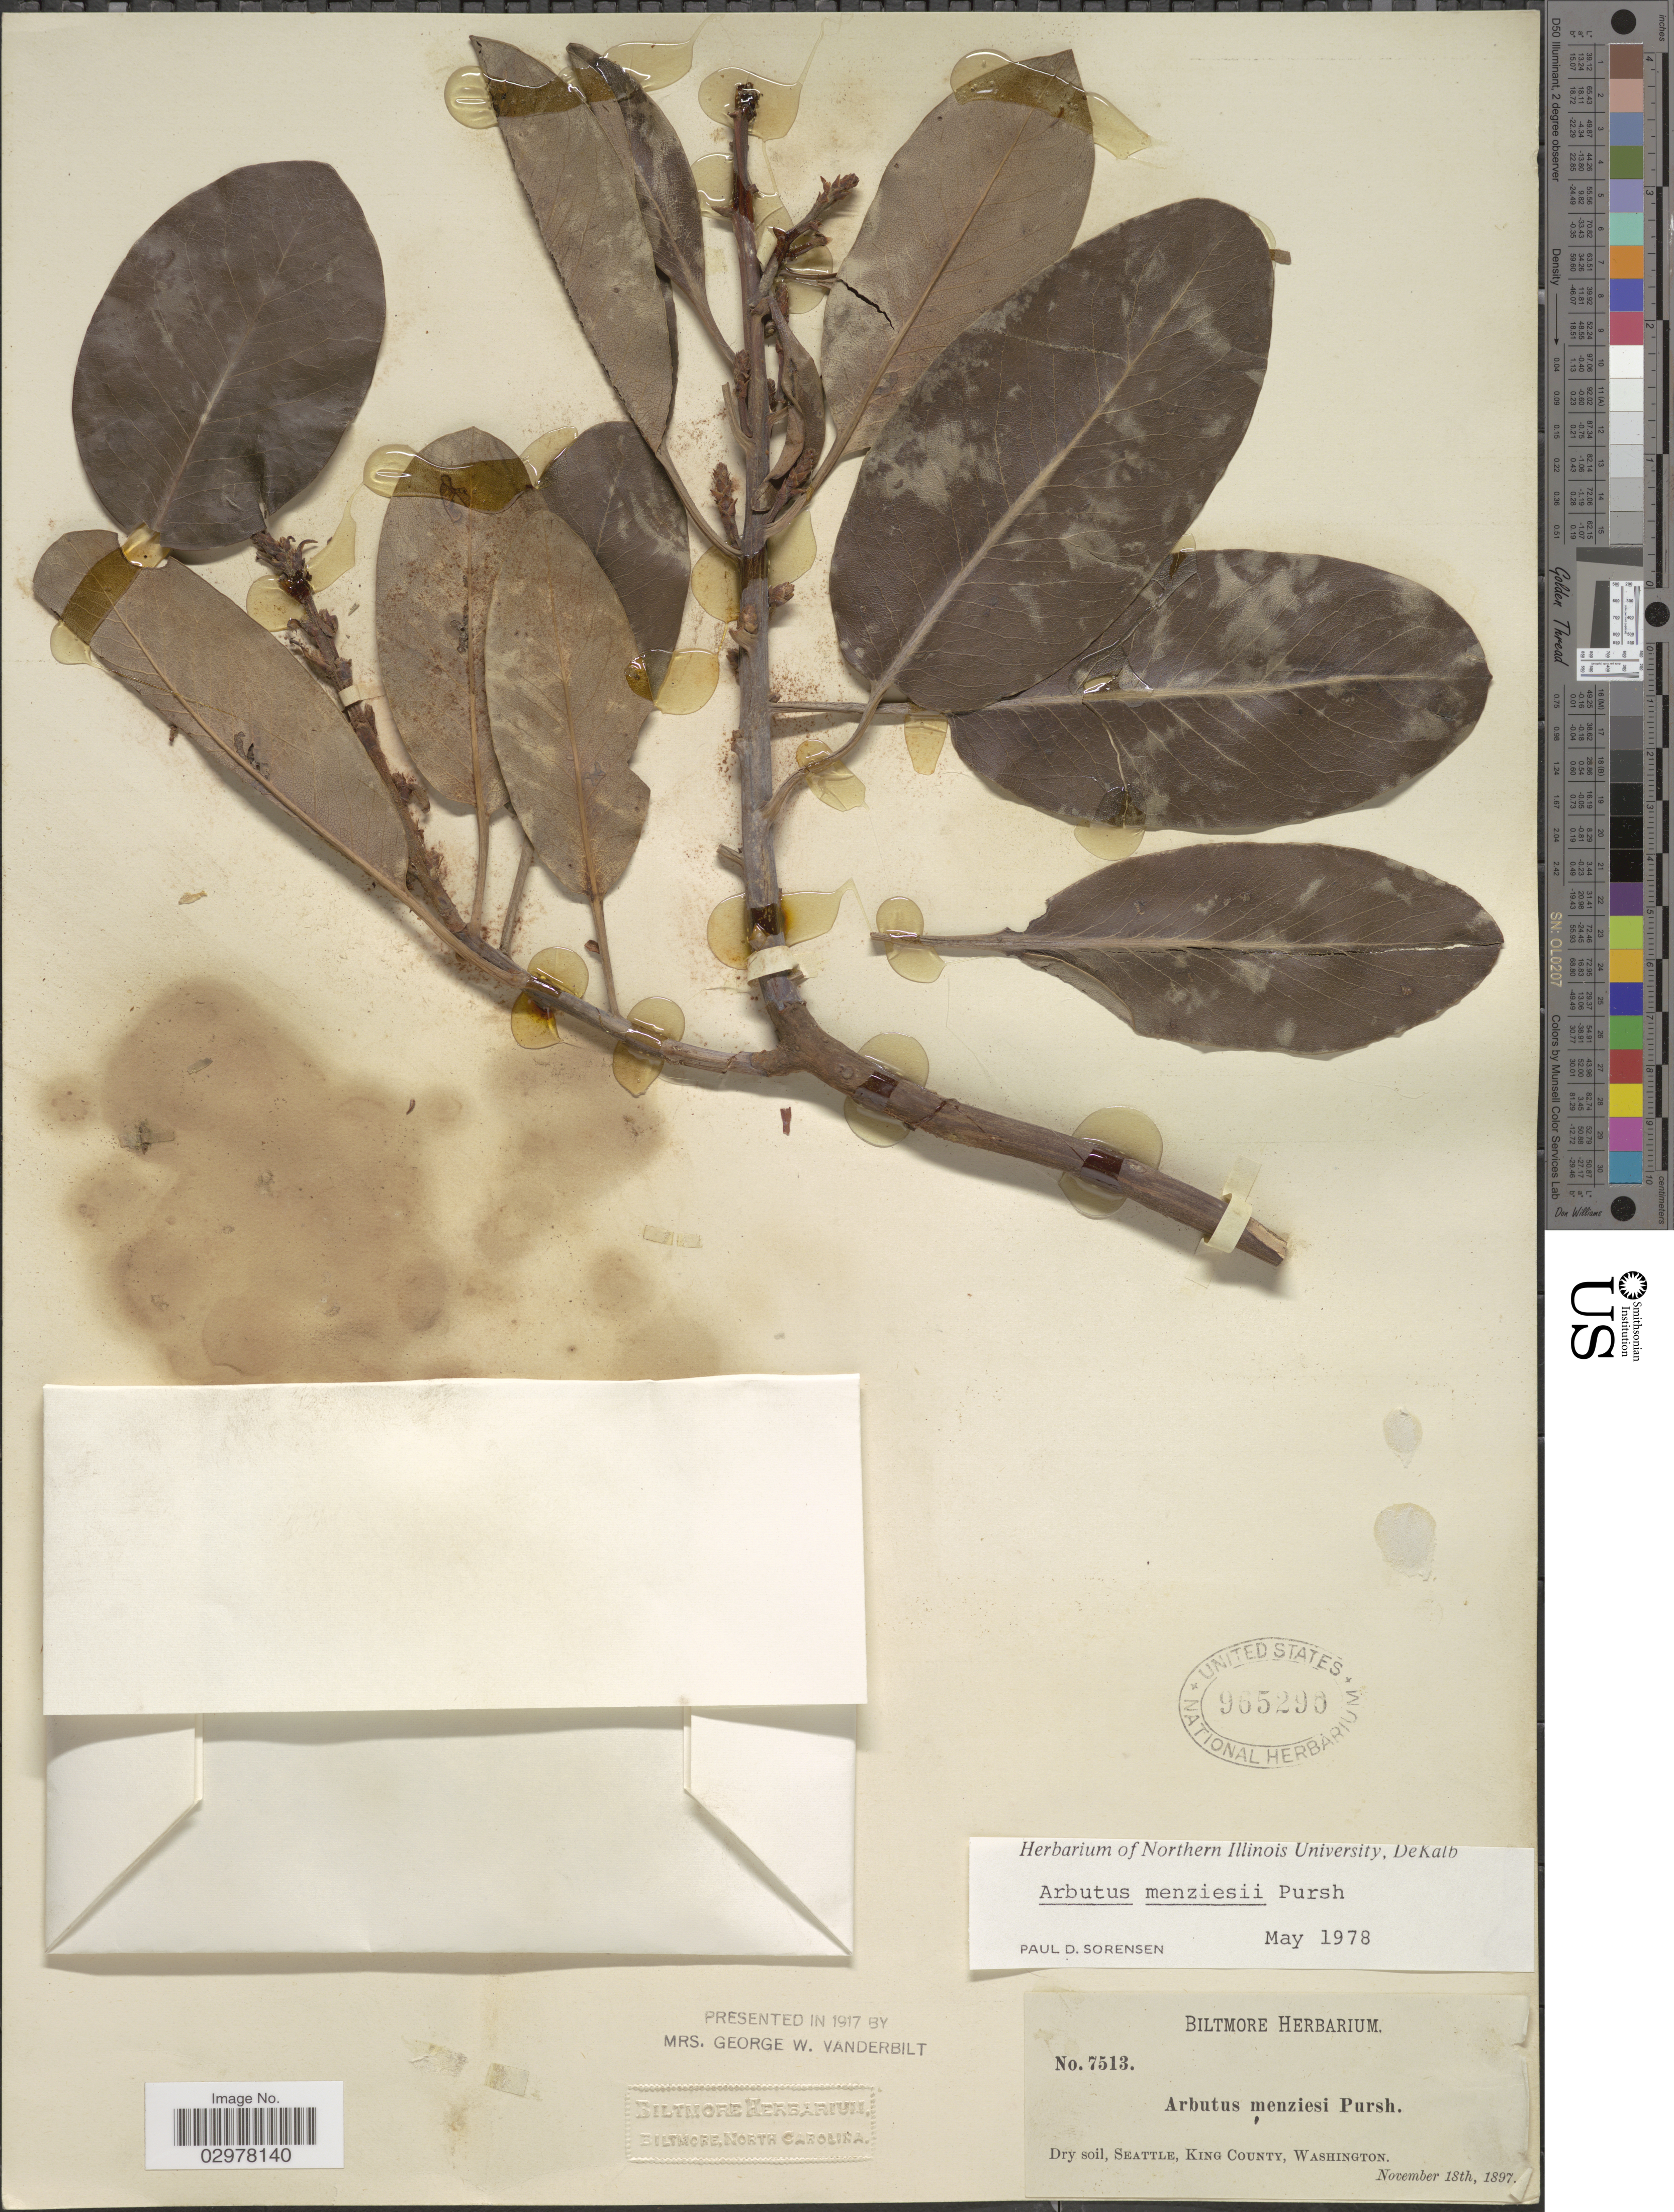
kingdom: Plantae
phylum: Tracheophyta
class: Magnoliopsida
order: Ericales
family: Ericaceae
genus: Arbutus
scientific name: Arbutus menziesii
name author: Pursh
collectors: ex herb. Biltmore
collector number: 7513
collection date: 1897-11-18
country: United States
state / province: Washington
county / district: King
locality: Dry soil, Seattle, King County.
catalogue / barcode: US 965290